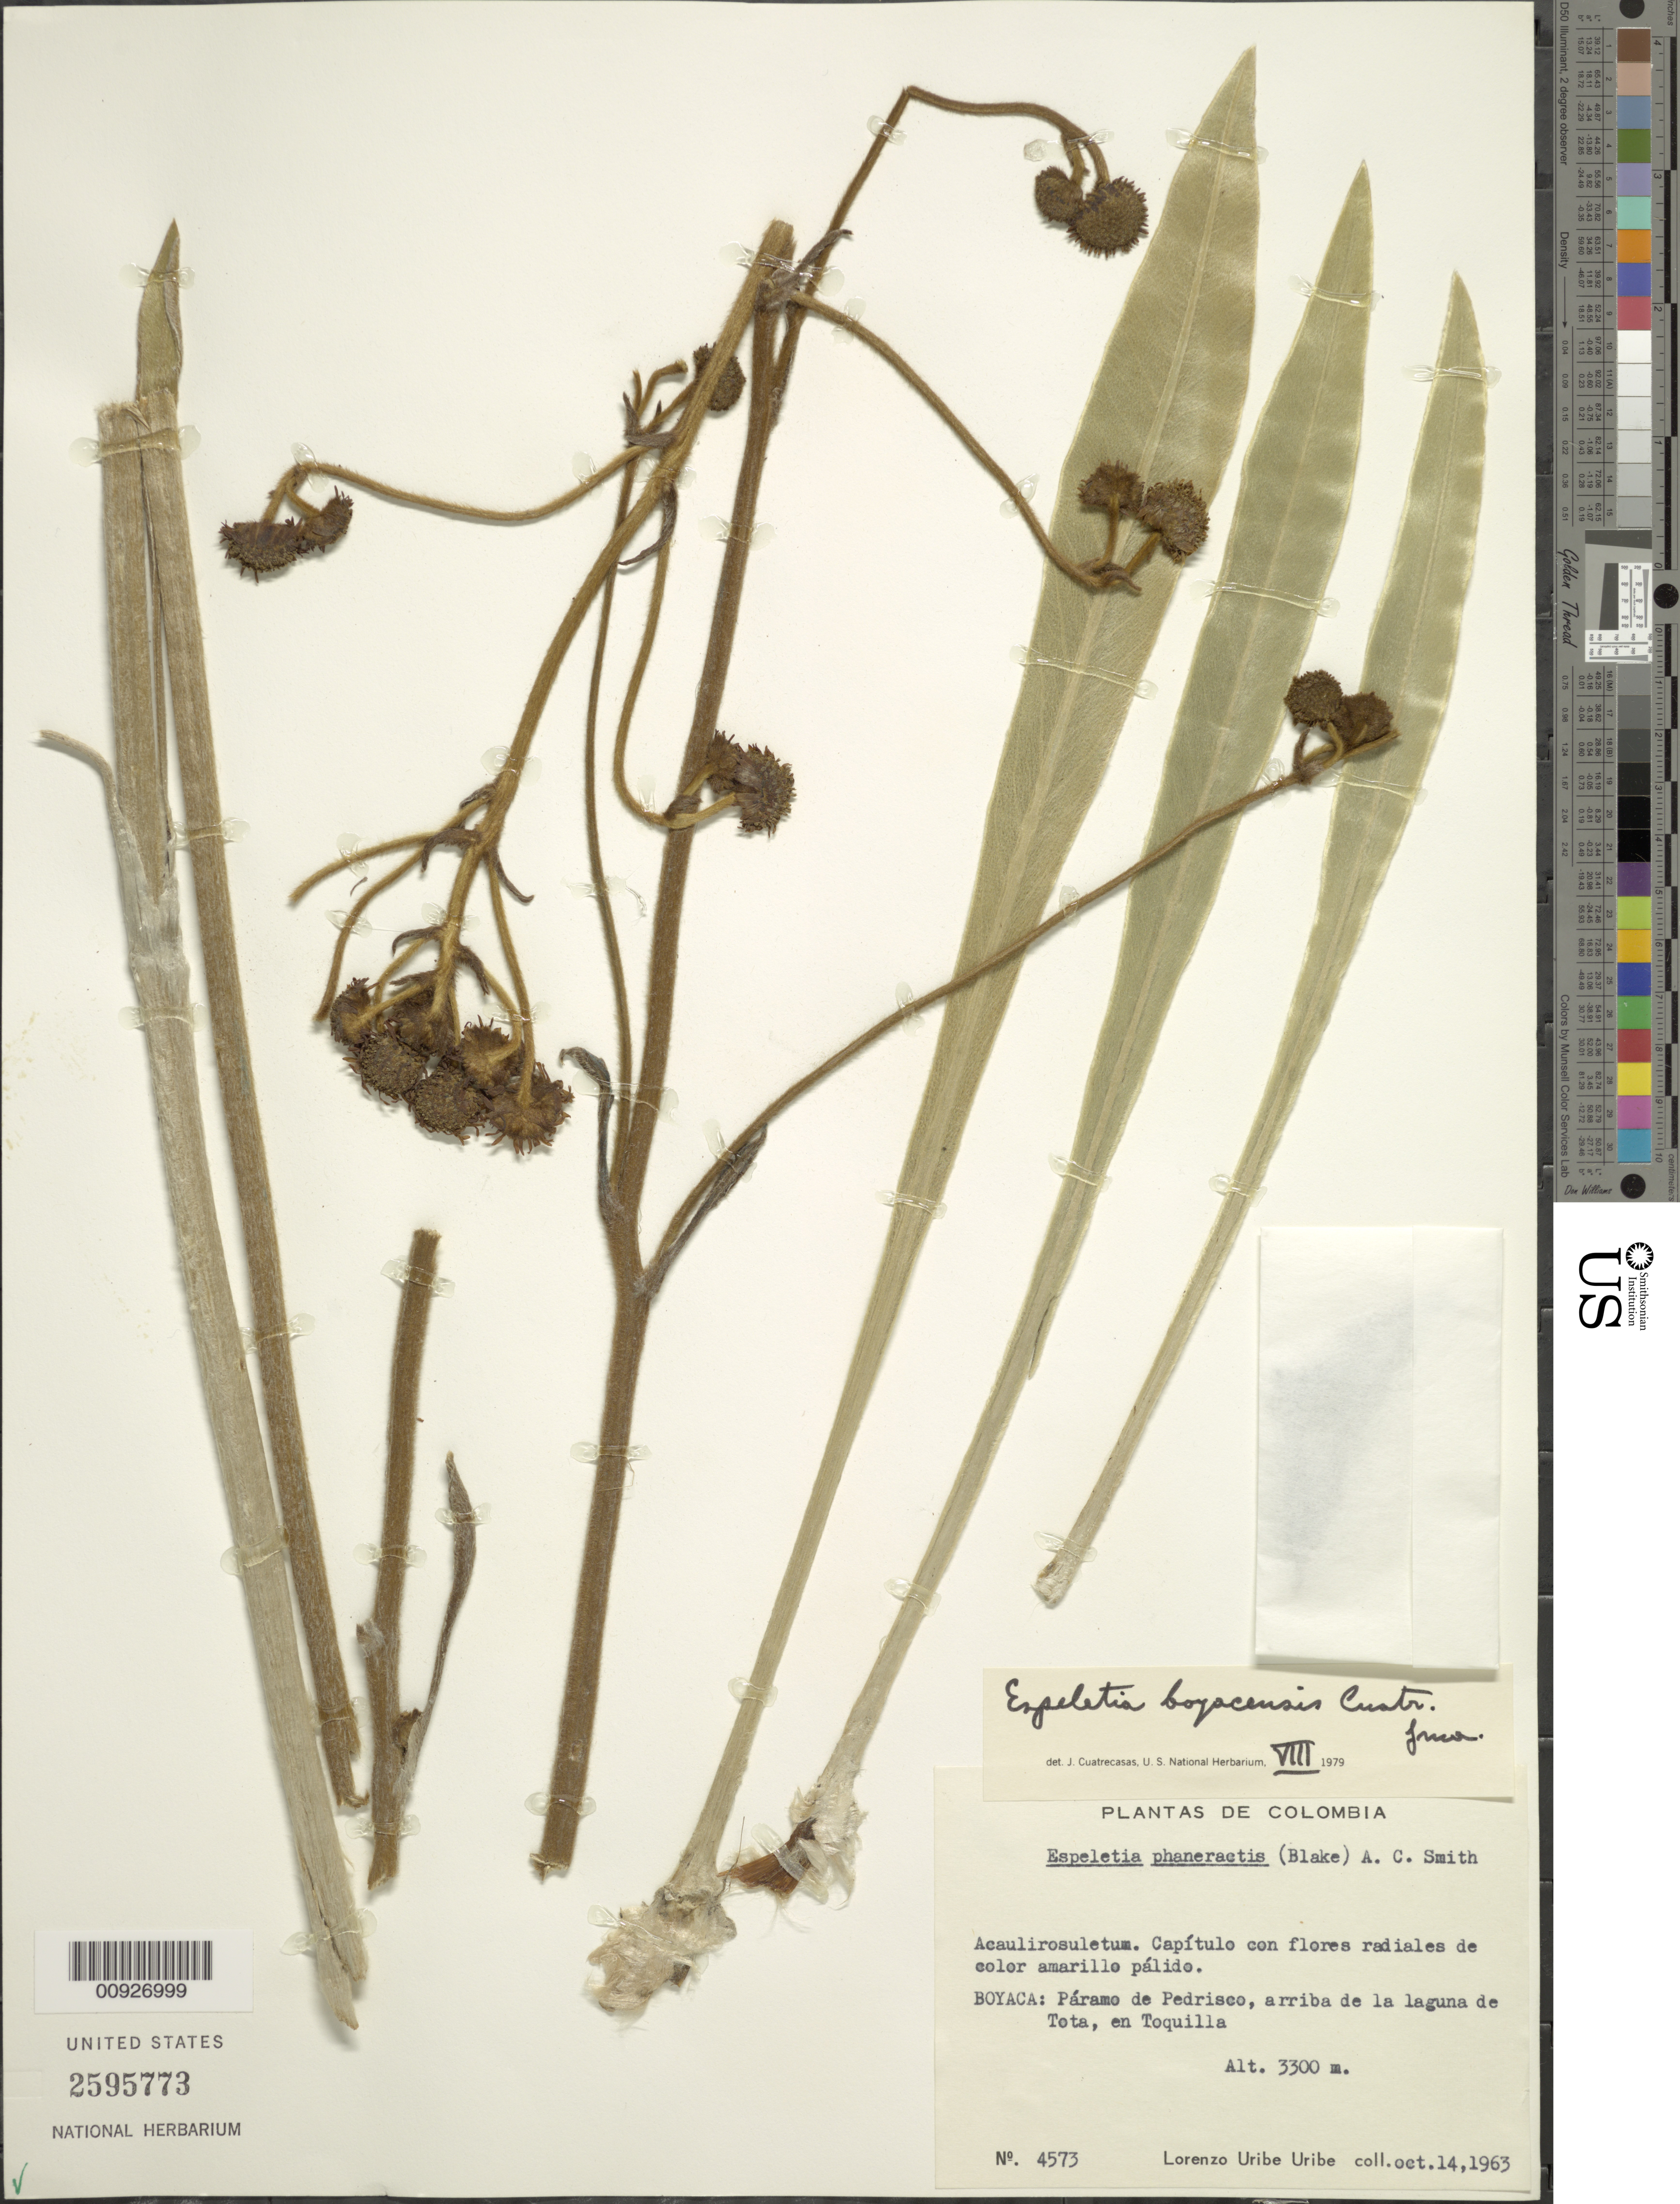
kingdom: Plantae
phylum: Tracheophyta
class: Magnoliopsida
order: Asterales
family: Asteraceae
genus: Espeletia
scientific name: Espeletia boyacensis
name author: Cuatrec.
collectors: L. Uribe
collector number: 4573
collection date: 1963-10-14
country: Colombia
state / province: Boyacá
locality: P. de Pedrisco. Páramo de Pedrisco, arriba de la laguna de Tota, en Toquilla.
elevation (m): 3300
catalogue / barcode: US 2595773